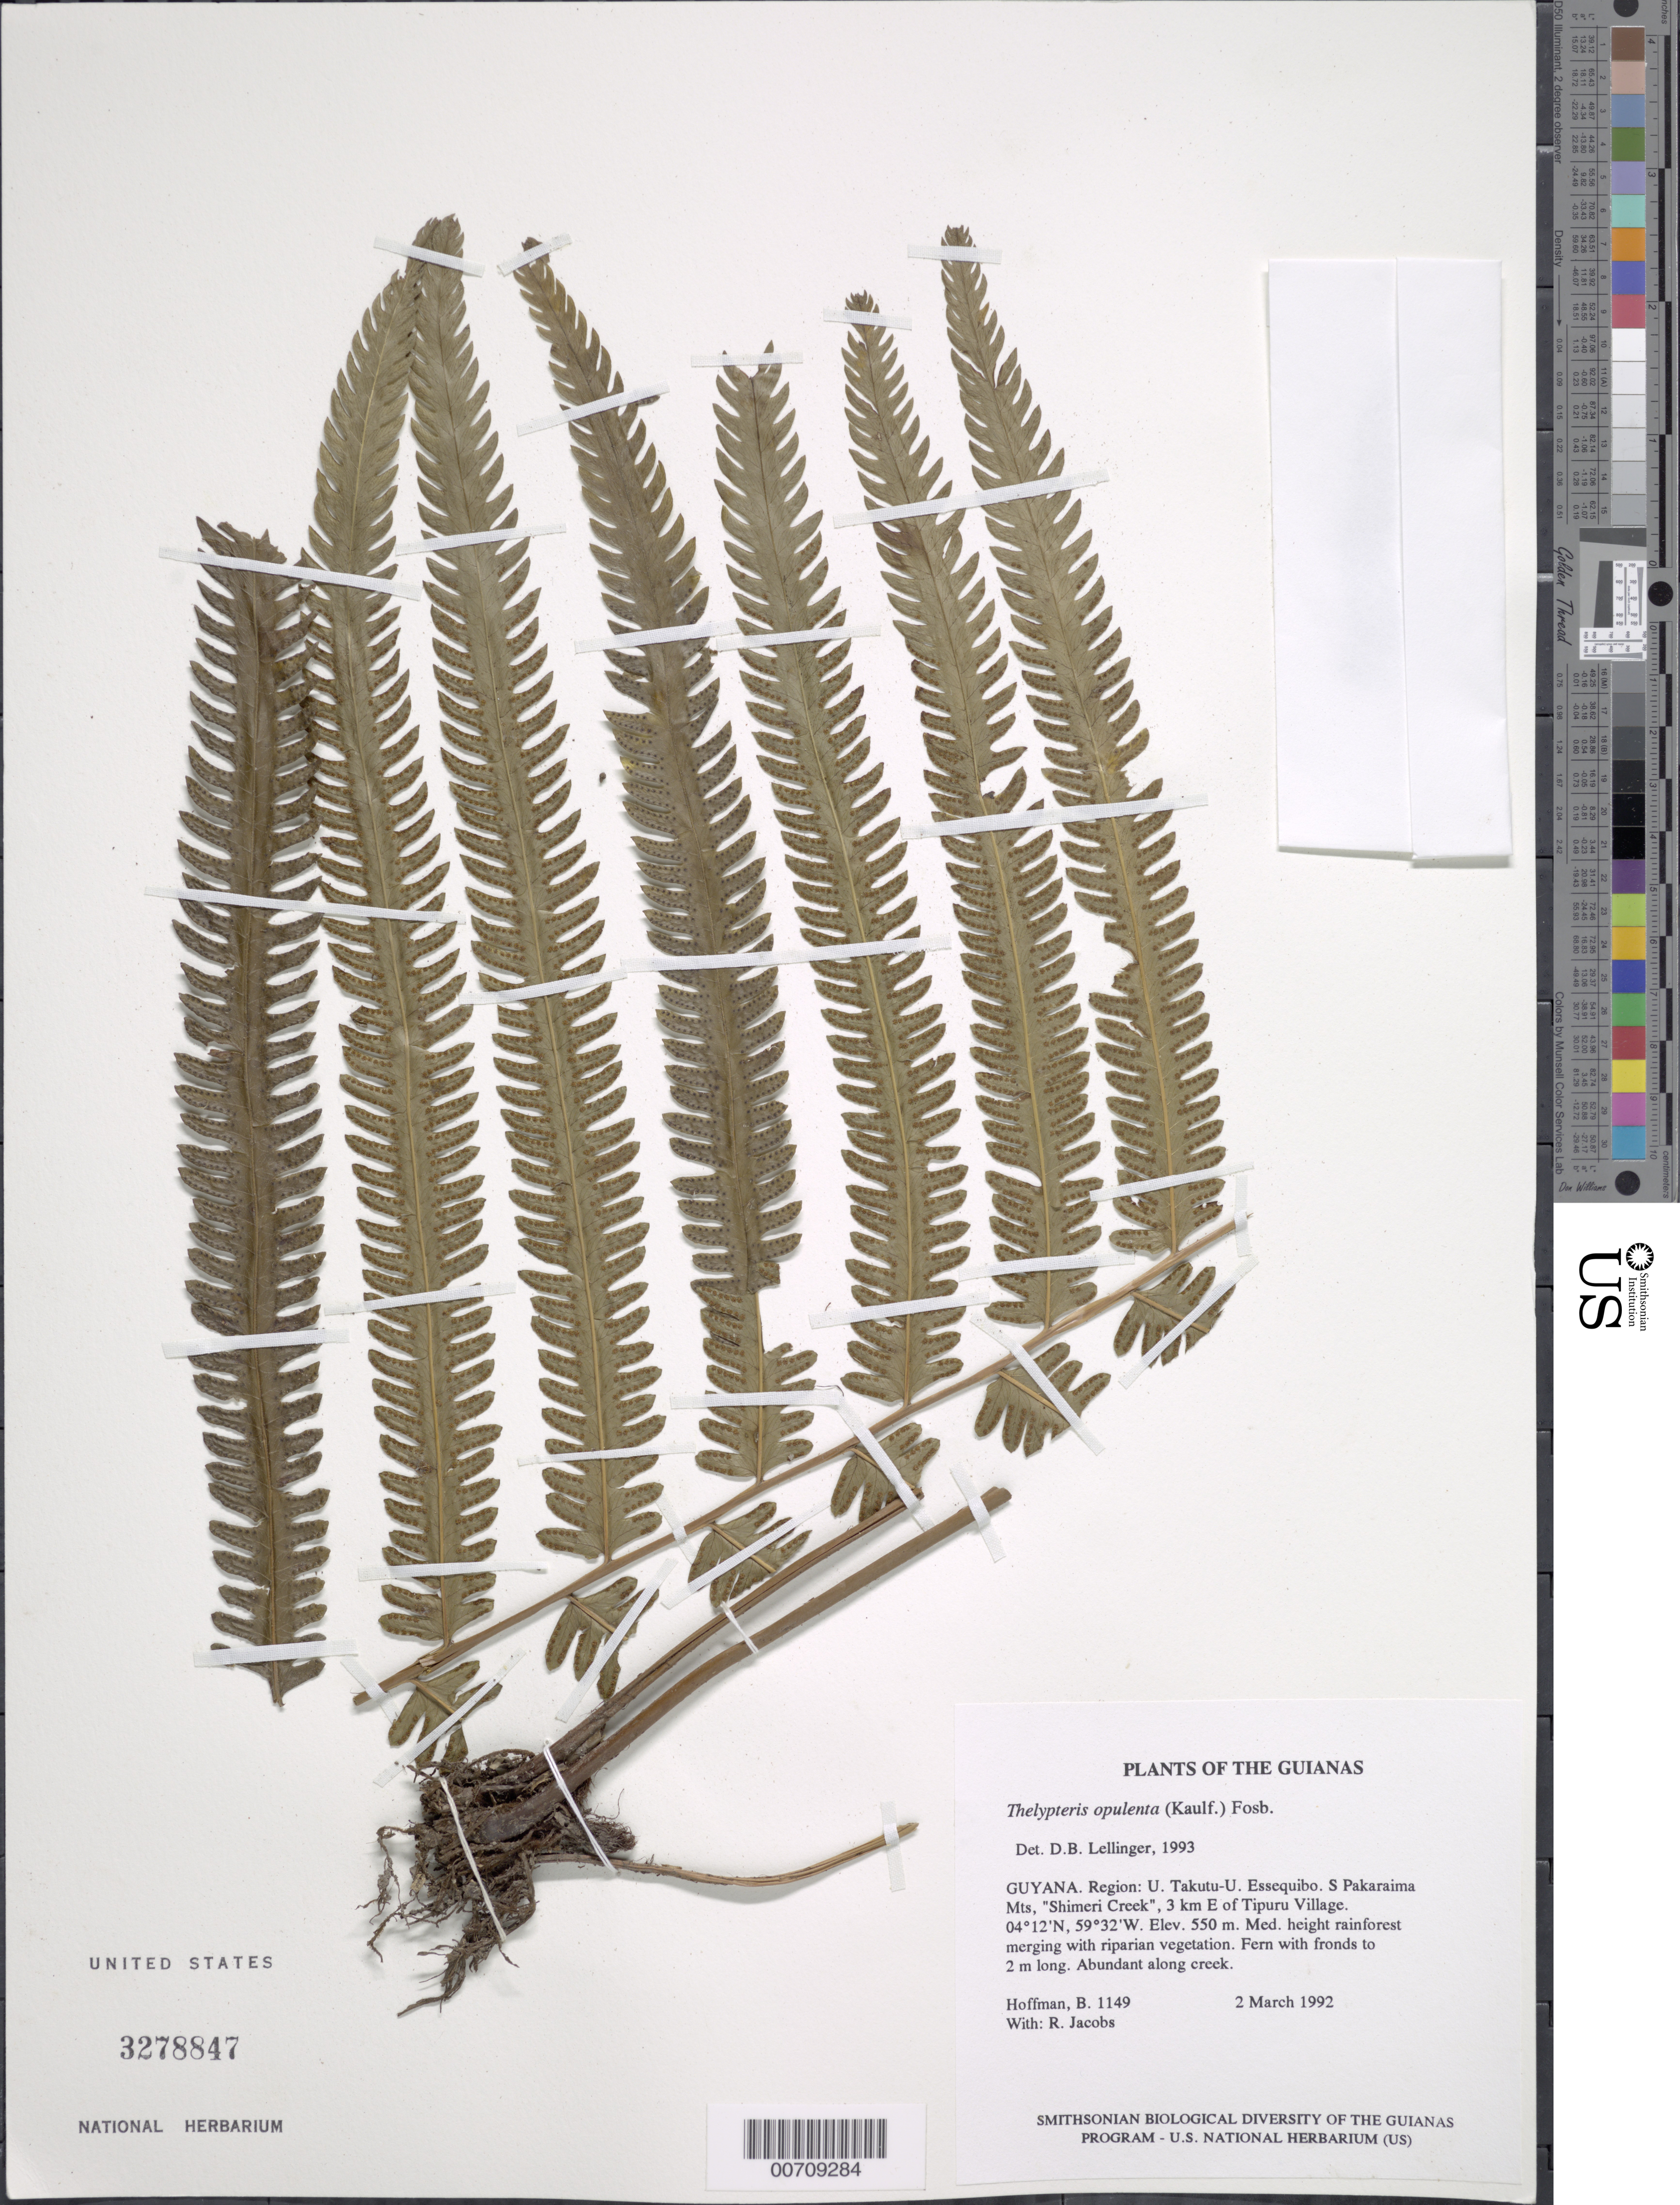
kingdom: Plantae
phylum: Tracheophyta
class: Polypodiopsida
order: Polypodiales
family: Thelypteridaceae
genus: Amphineuron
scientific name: Amphineuron opulentum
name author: (Kaulf.) Holttum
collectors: B. Hoffman & R. Jacobs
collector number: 1149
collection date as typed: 2 March 1992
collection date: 1992-03-02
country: Guyana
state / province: U. Takutu-U. Essequibo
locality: S Pakaraima Mts, "Shimeri Creek", 3 km E of Tipuru Village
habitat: Med. height rainforest merging with riparian vegetation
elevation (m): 550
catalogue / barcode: US 3278847